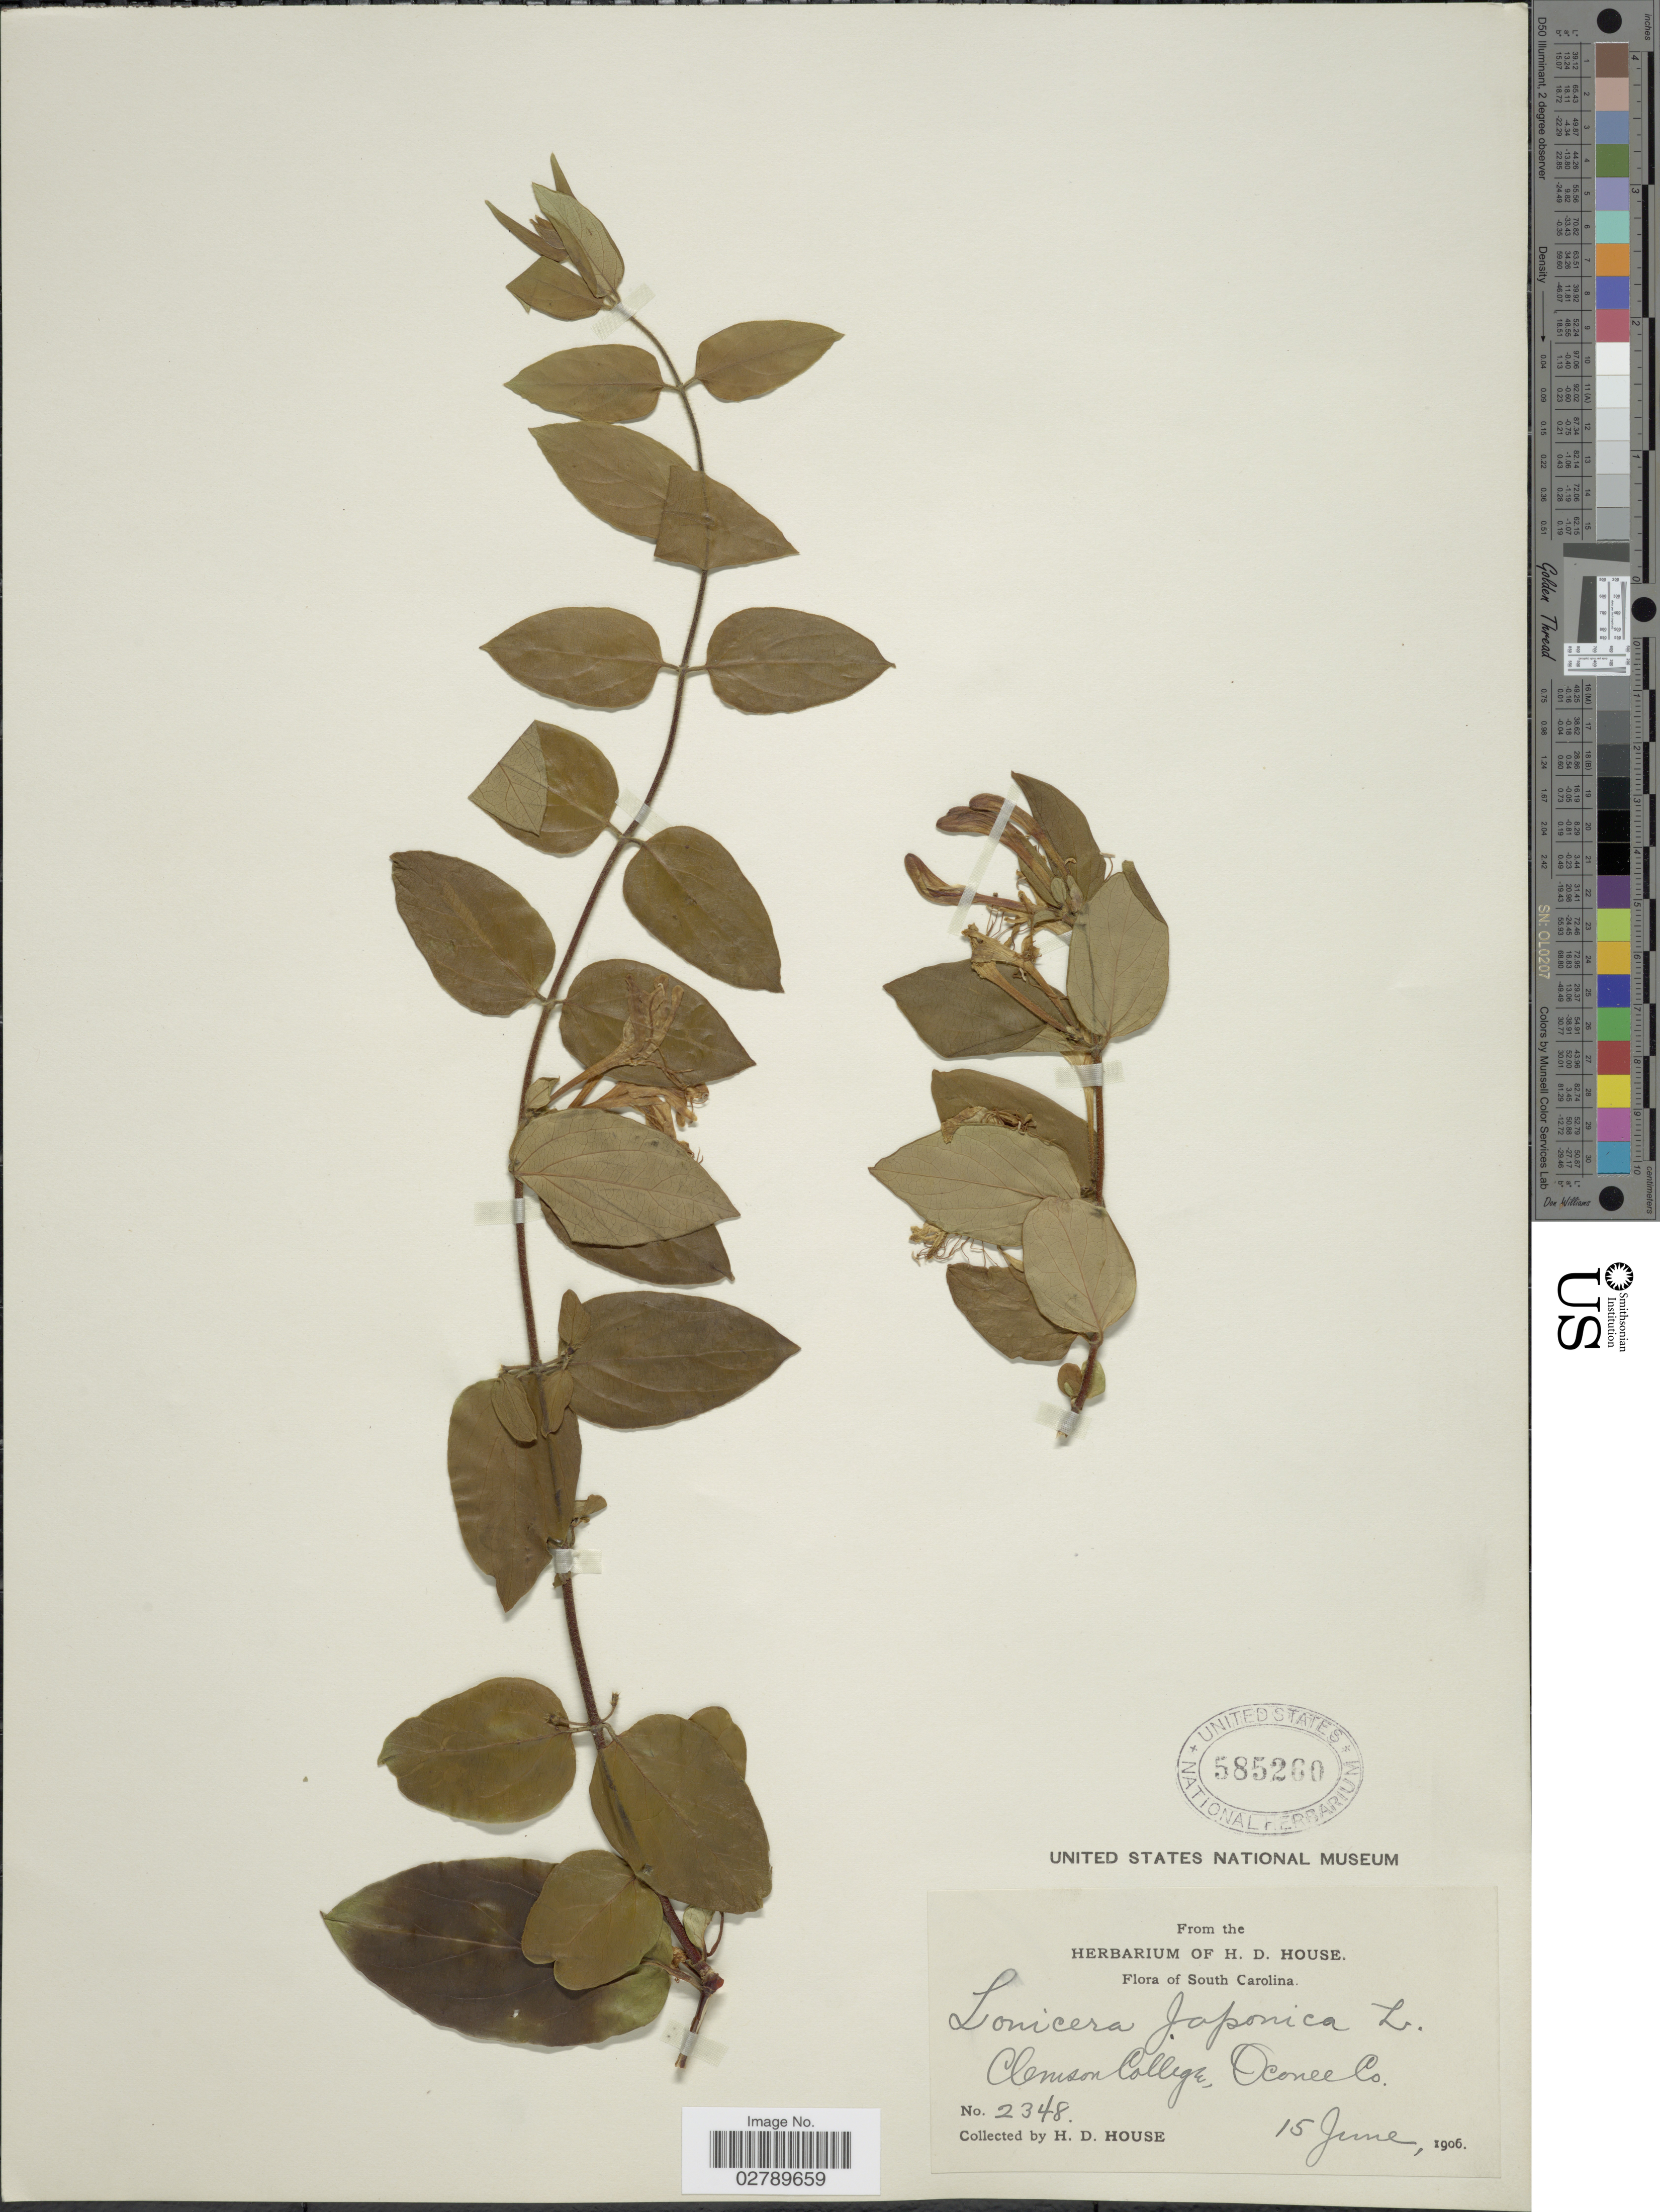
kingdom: Plantae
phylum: Tracheophyta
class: Magnoliopsida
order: Dipsacales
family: Caprifoliaceae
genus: Lonicera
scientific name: Lonicera japonica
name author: Thunb.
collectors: H. D. House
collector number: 2348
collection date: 1906-06-15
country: United States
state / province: South Carolina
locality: Clemson College, Oconee Co.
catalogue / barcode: US 585260